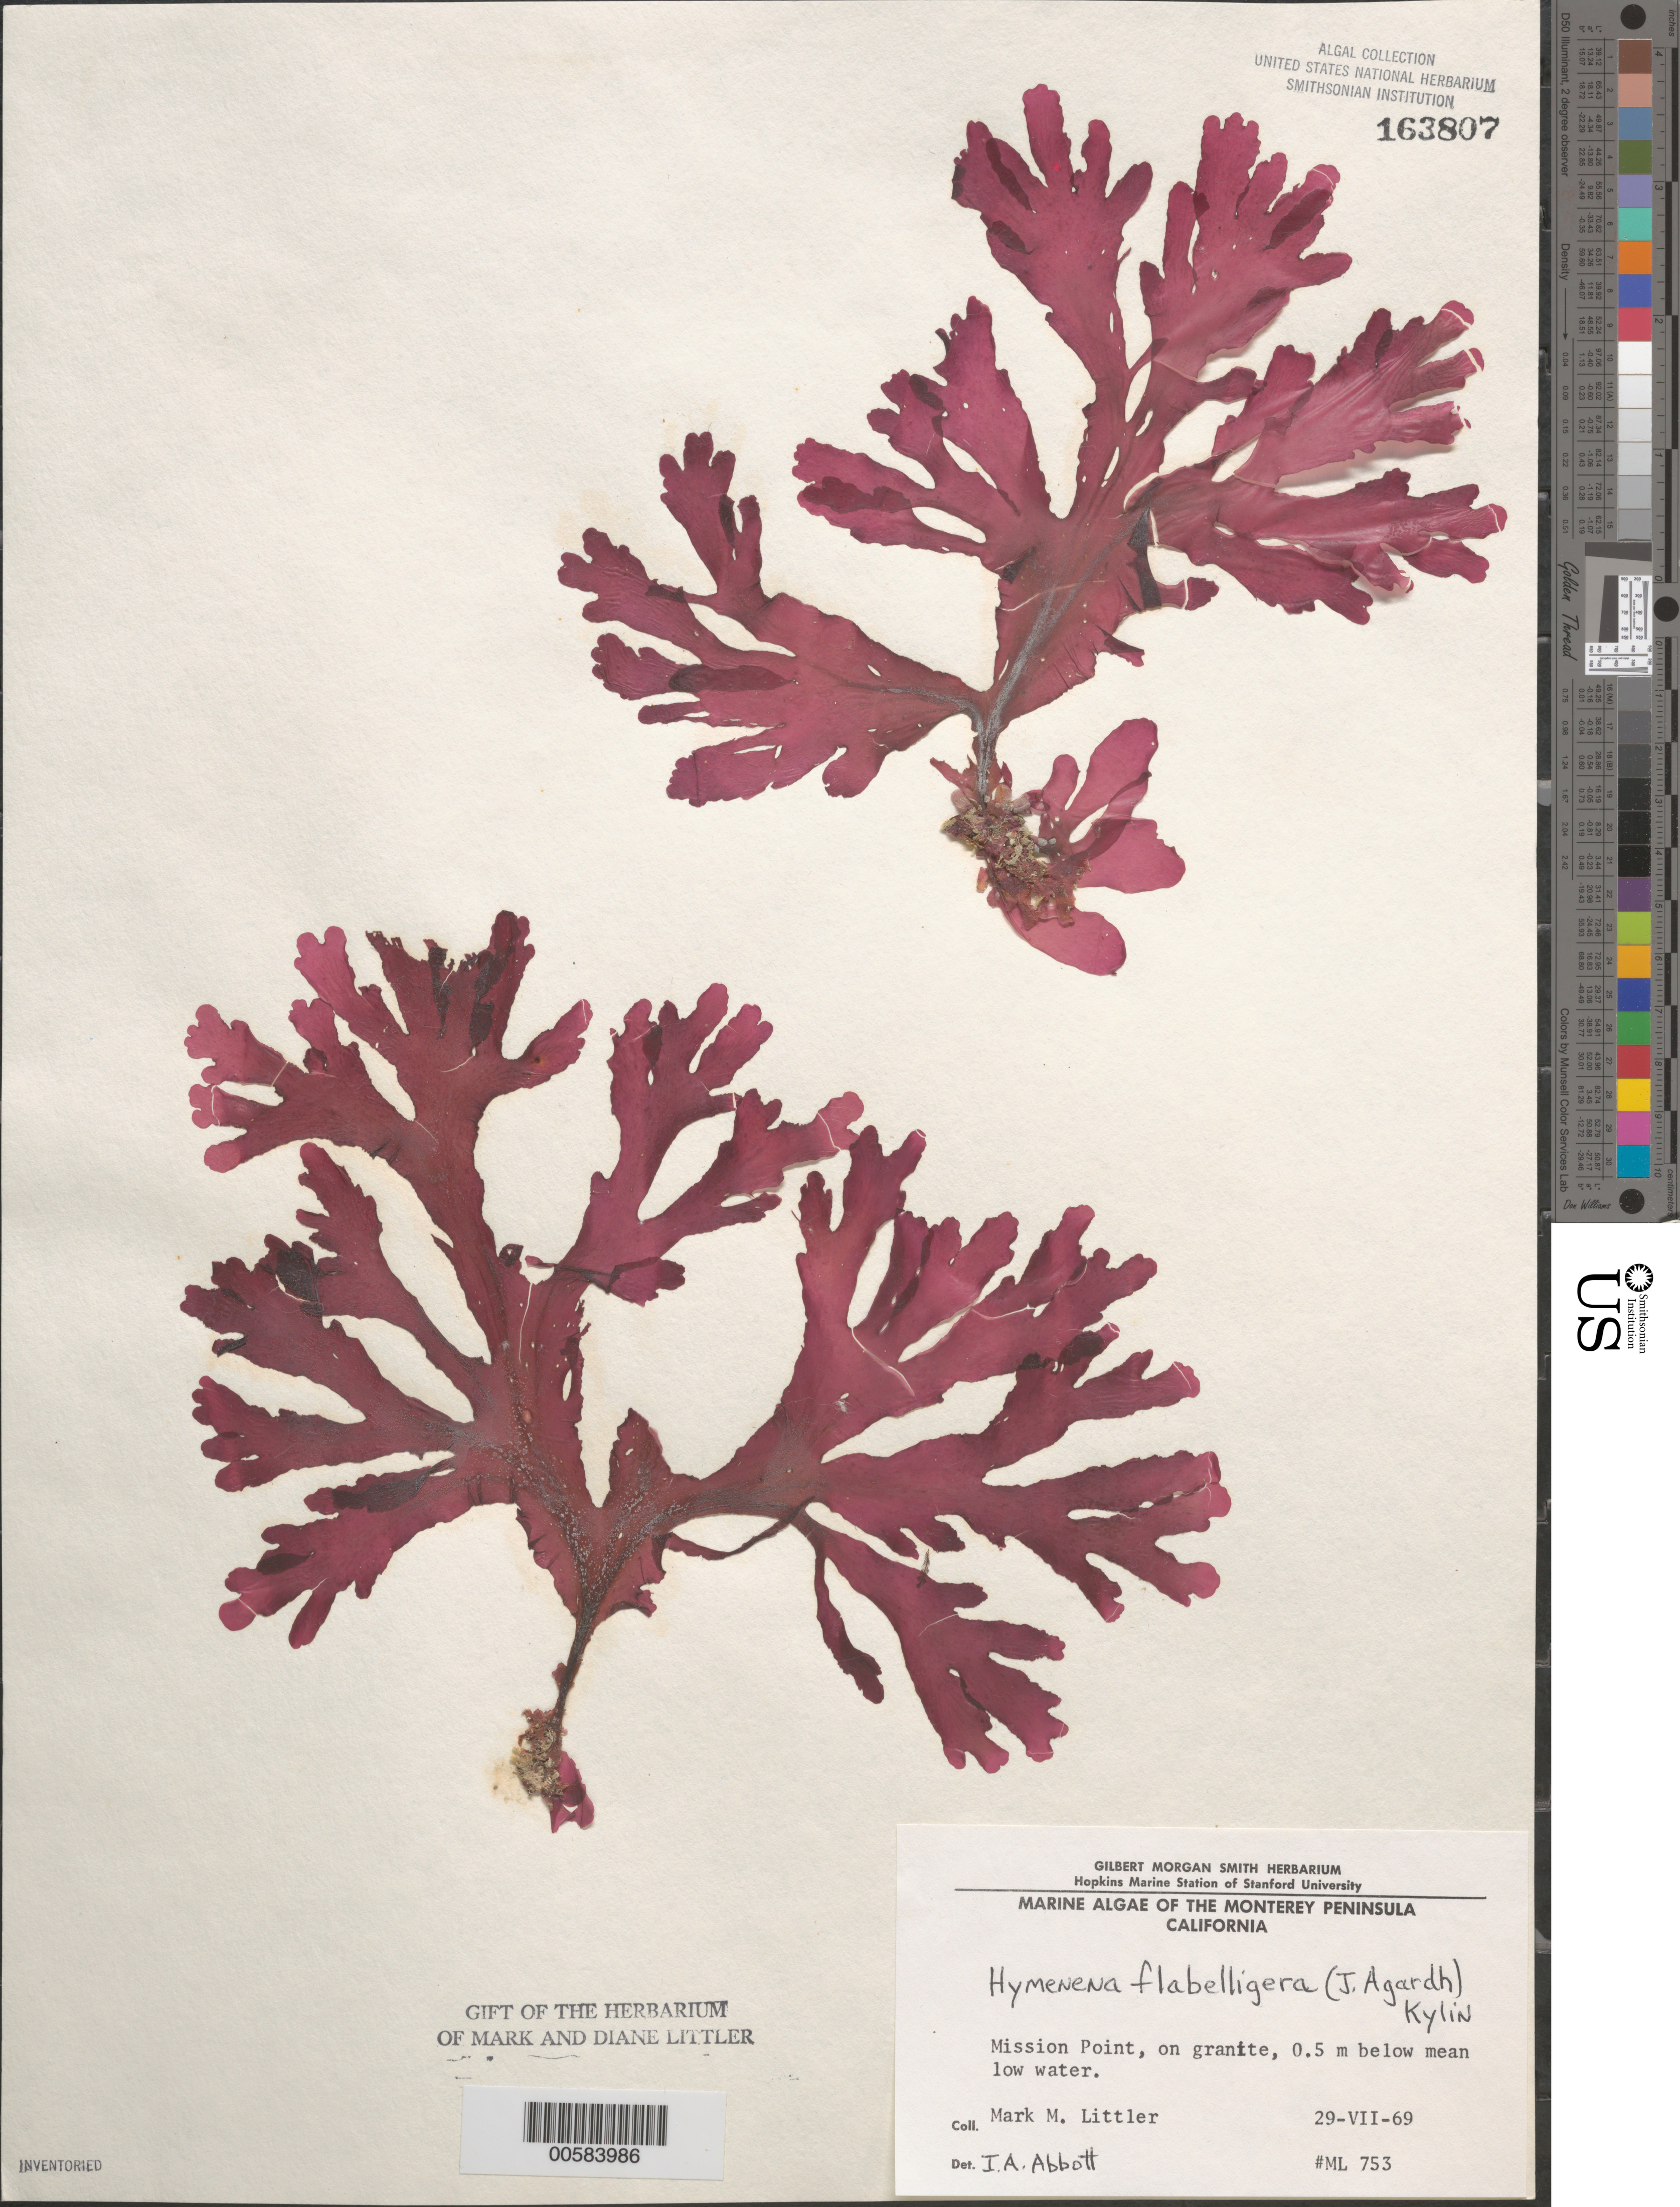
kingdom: Plantae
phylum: Rhodophyta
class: Florideophyceae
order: Ceramiales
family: Delesseriaceae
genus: Hymenena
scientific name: Hymenena flabelligera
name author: (J. Agardh) Kylin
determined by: Abbott, Isabella A.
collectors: M. M. Littler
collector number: ML 753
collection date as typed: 29 Jul 1969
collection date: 1969-07-29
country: United States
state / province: California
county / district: Monterey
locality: Mission Point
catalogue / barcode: US 163807